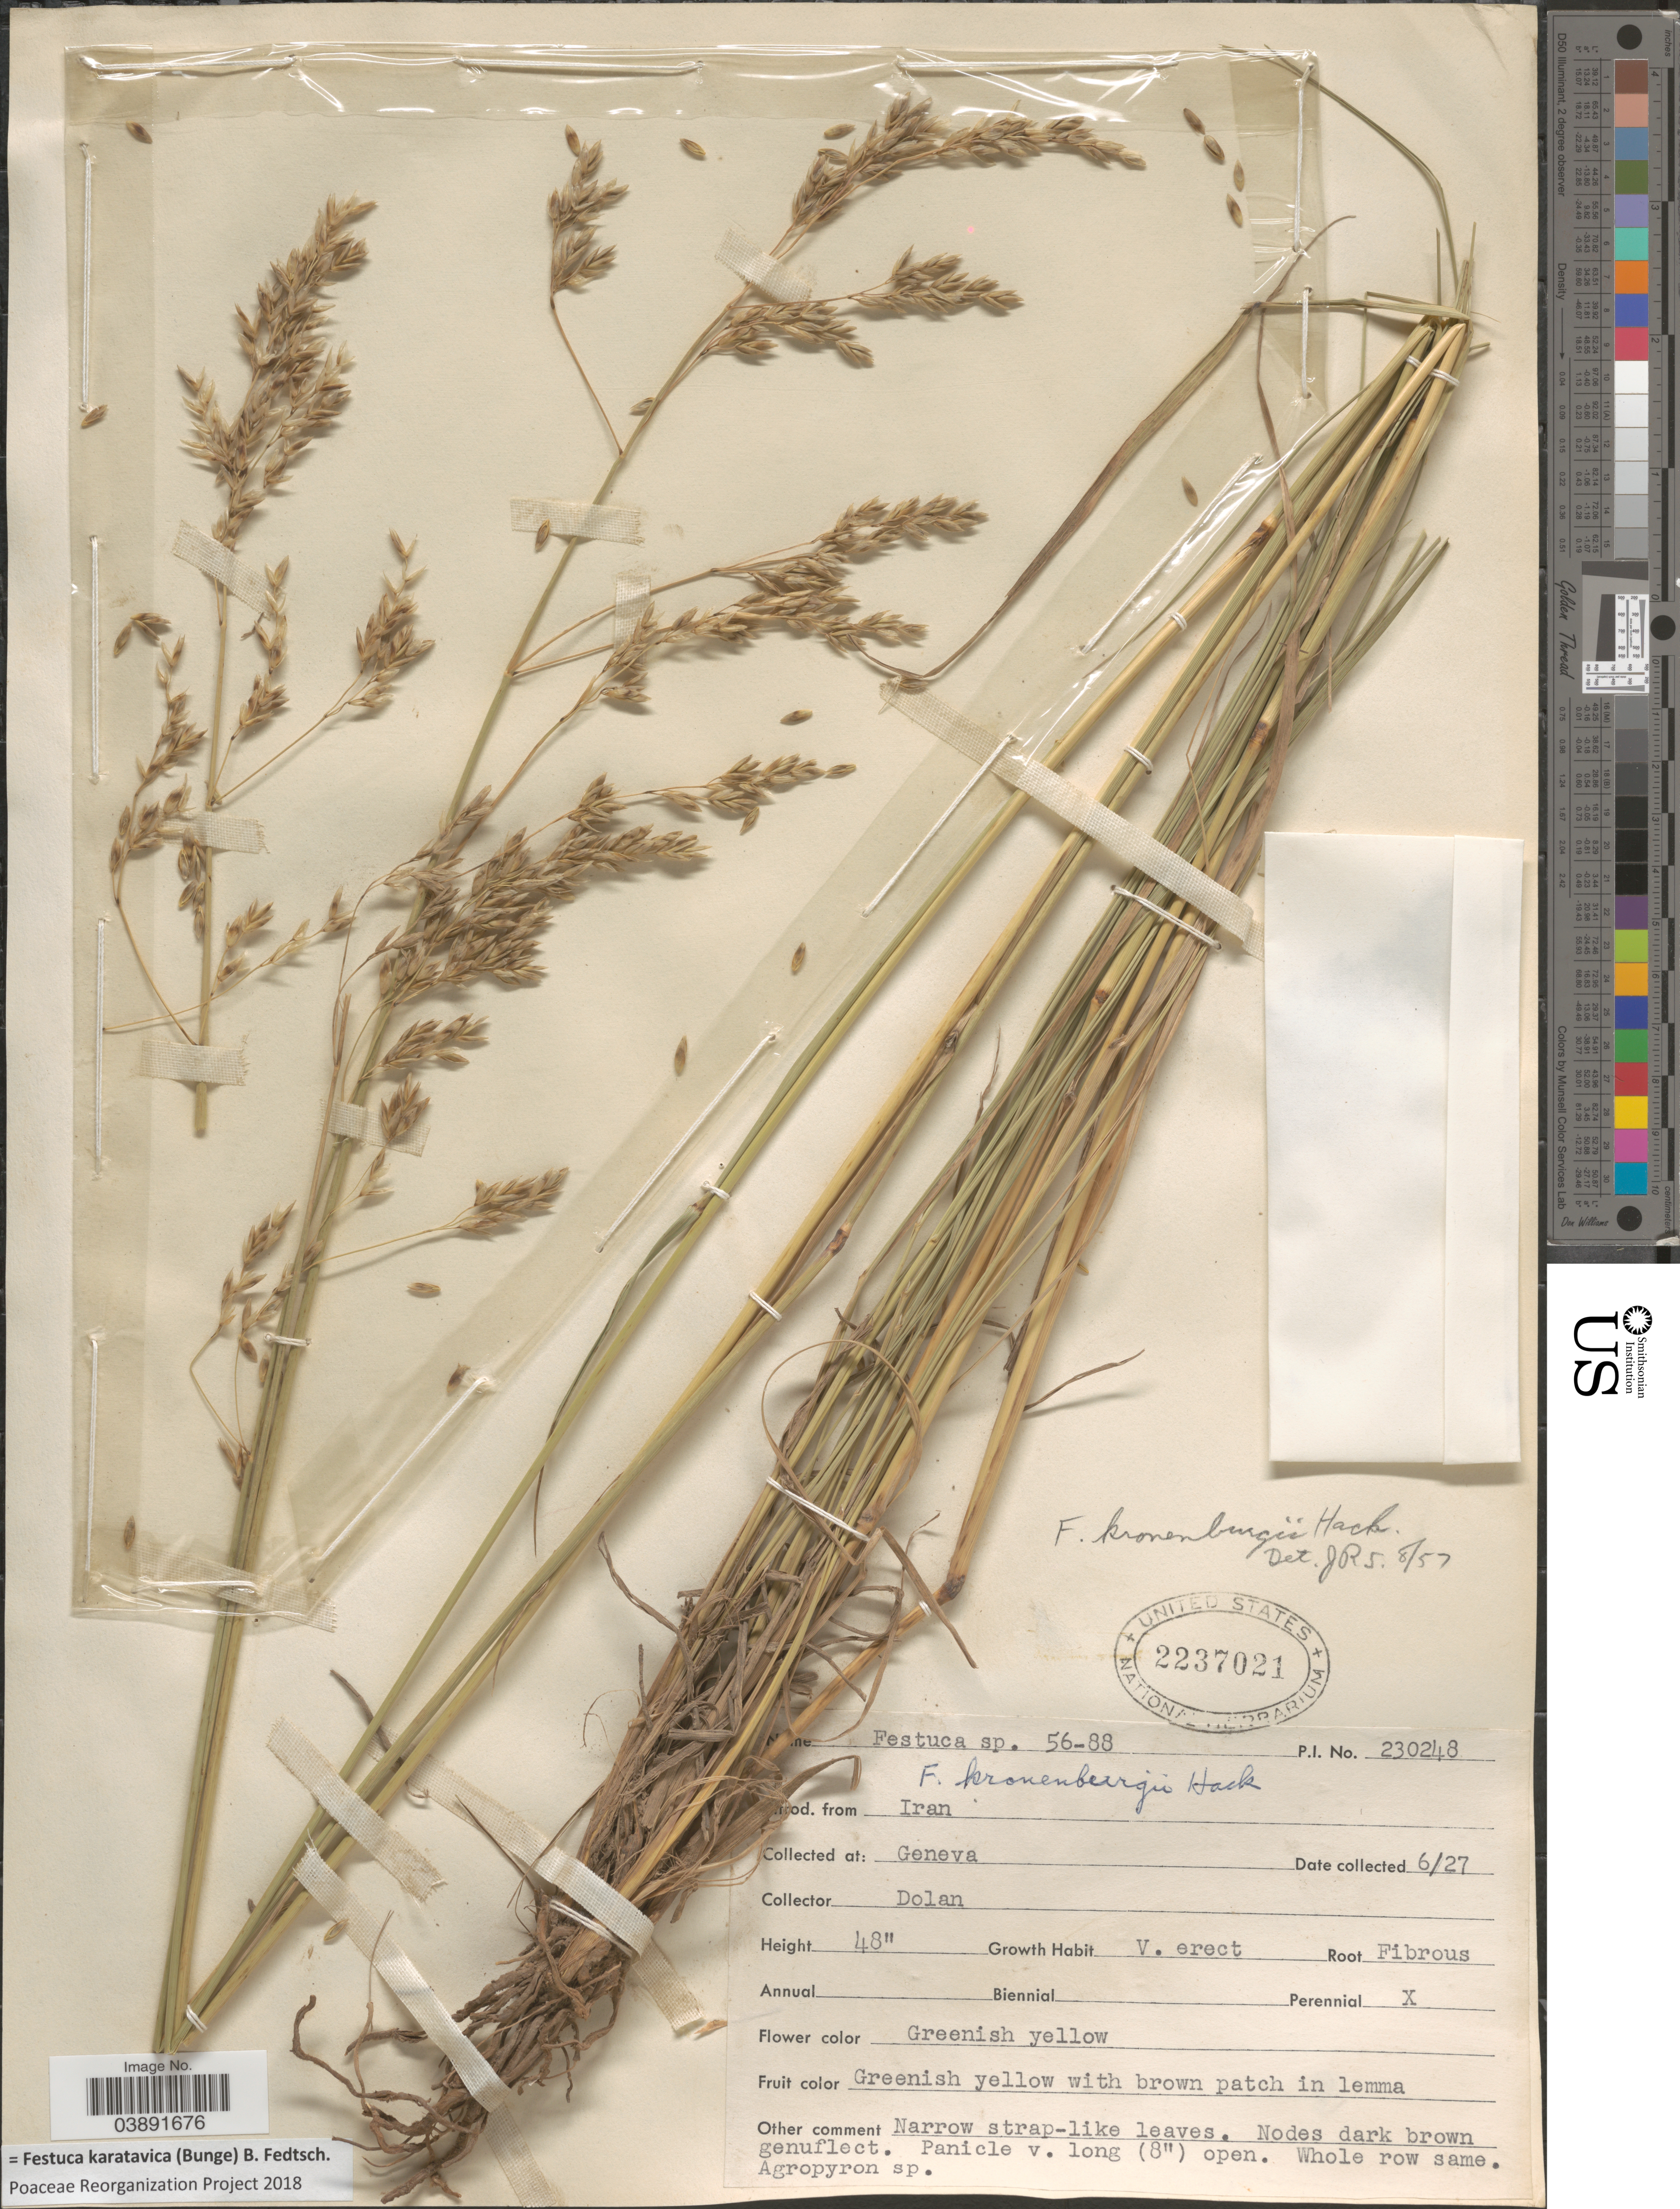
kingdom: Plantae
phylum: Tracheophyta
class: Liliopsida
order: Poales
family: Poaceae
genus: Festuca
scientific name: Festuca karatavica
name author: (Bunge) B. Fedtsch.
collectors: Dolan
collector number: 230248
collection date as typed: Transcribed d/m/y: /6/27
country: Switzerland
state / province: Genève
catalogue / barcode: US 2237021